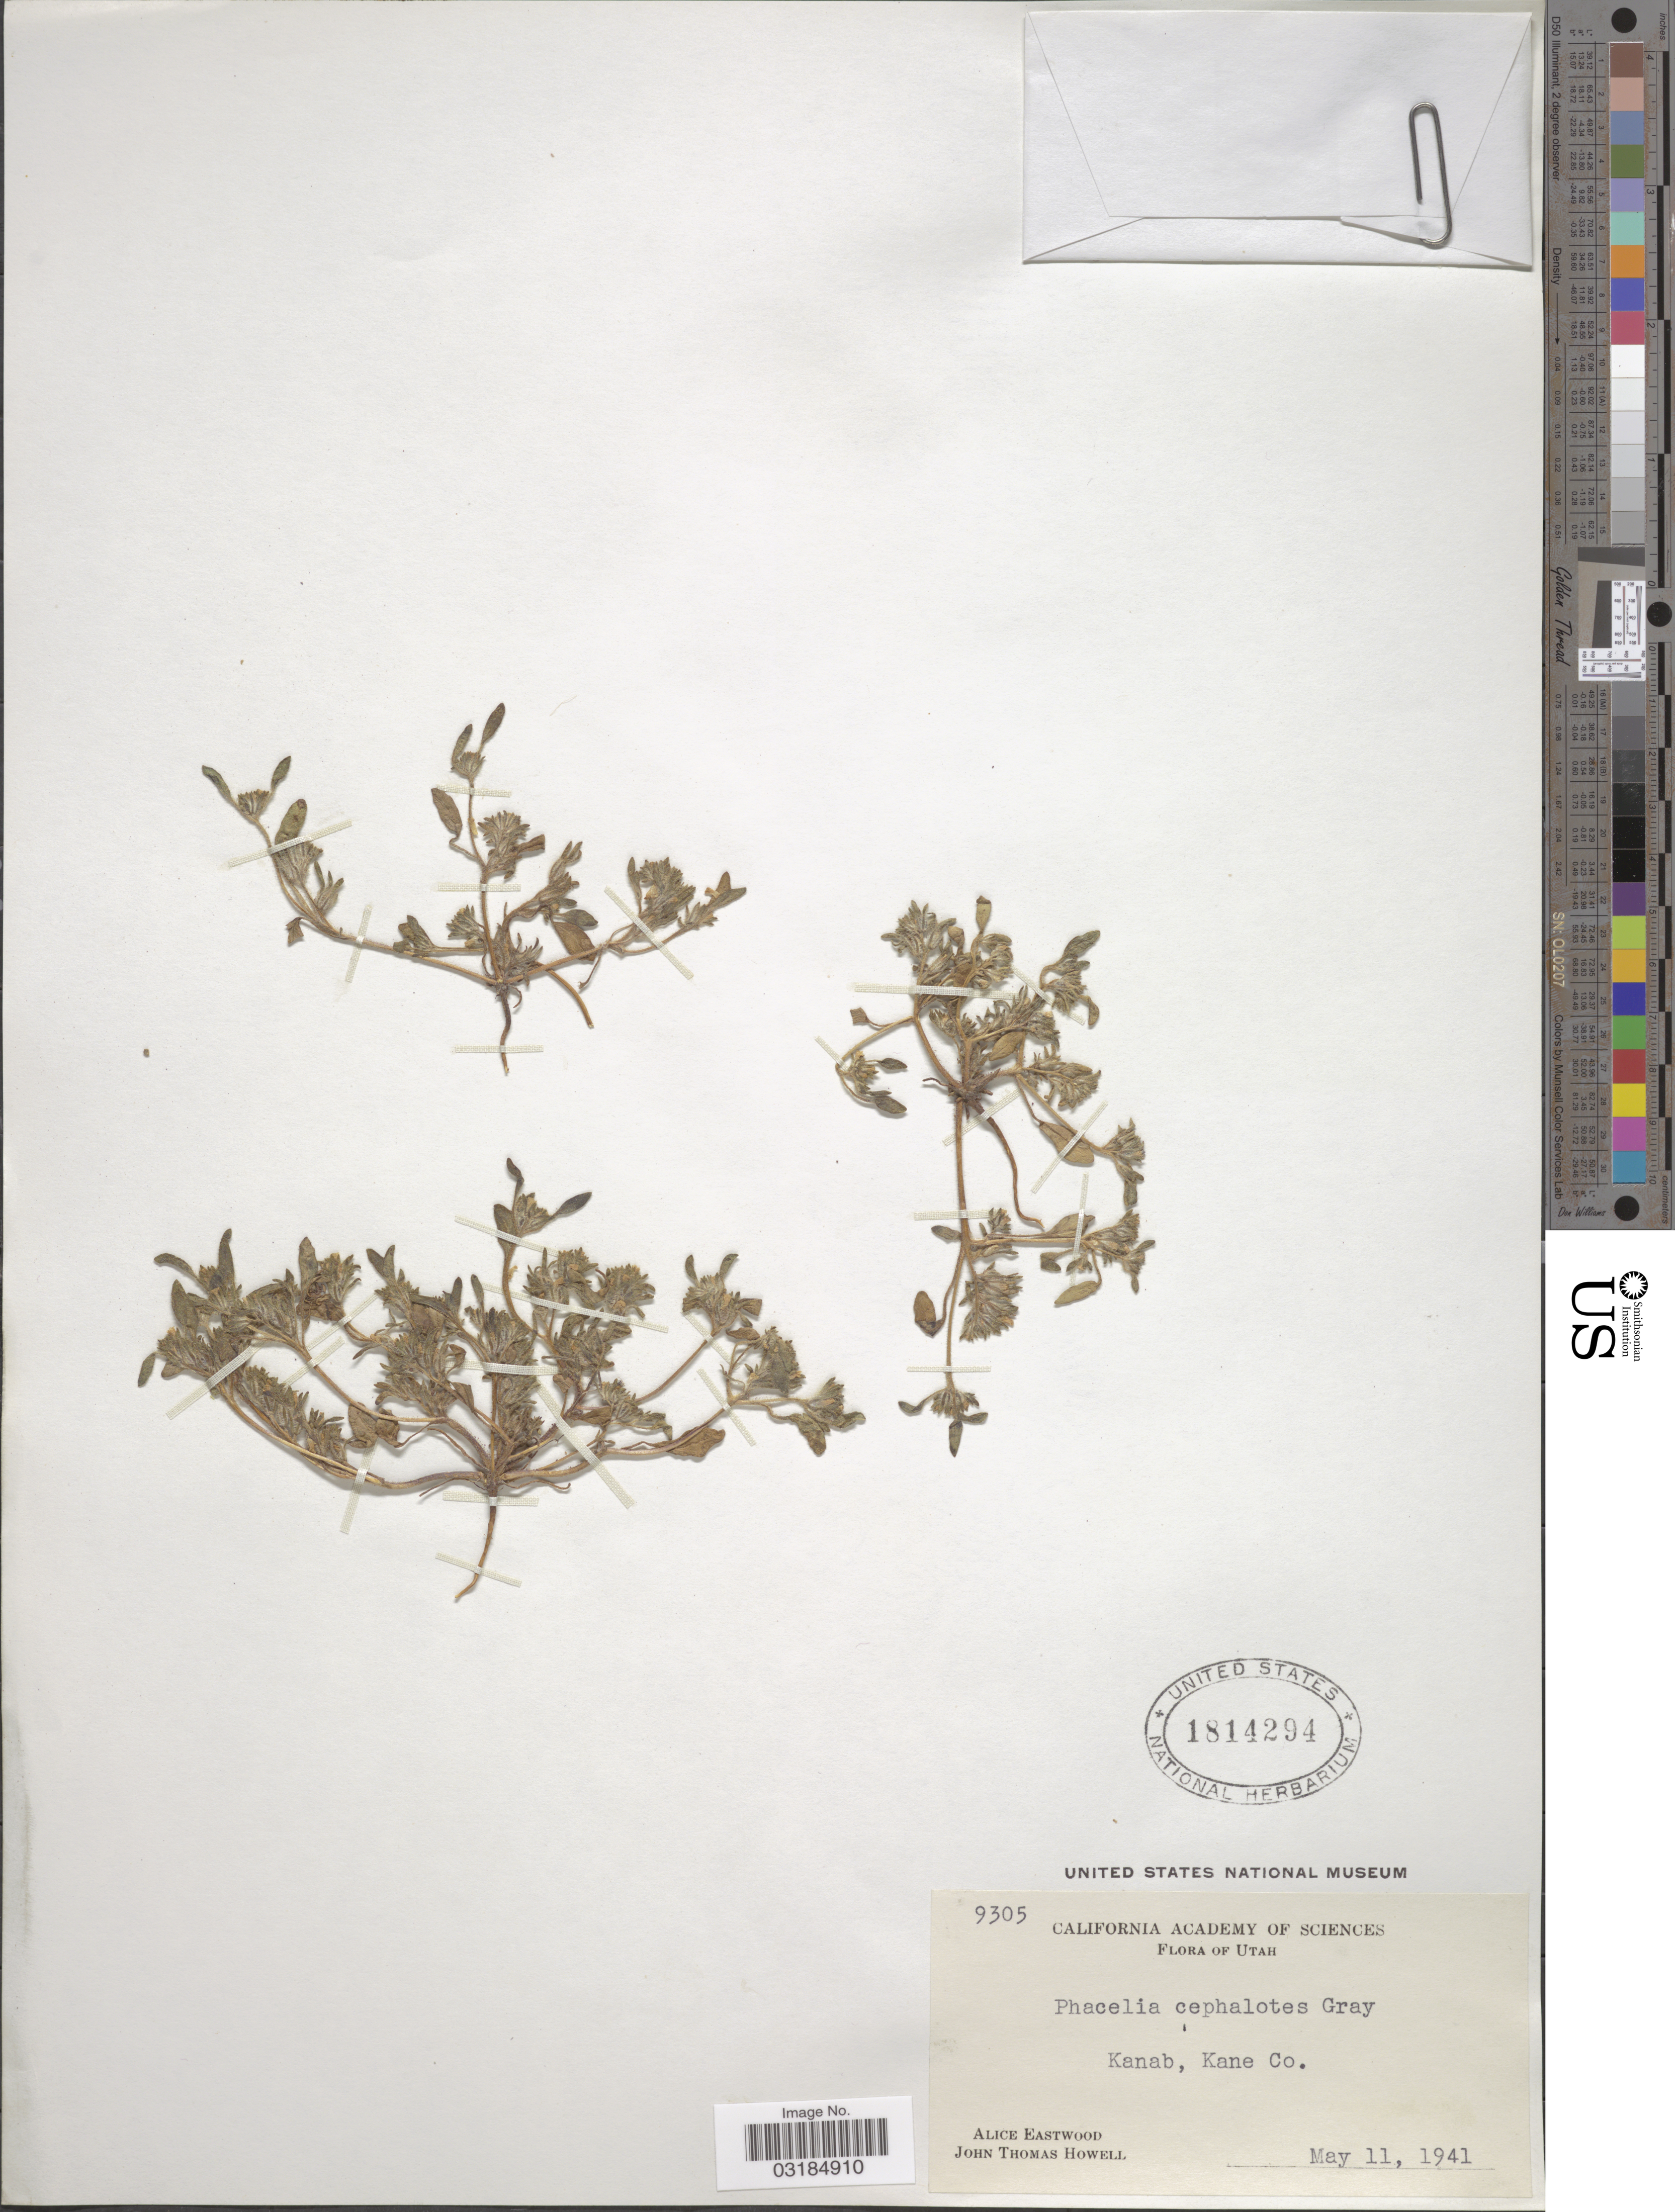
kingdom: Plantae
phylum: Tracheophyta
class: Magnoliopsida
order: Boraginales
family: Hydrophyllaceae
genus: Phacelia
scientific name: Phacelia cephalotes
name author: A. Gray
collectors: A. Eastwood & J. T. Howell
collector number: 9305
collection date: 1941-05-11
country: United States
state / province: Utah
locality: Kanab, Kane Co.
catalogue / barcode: US 1814294